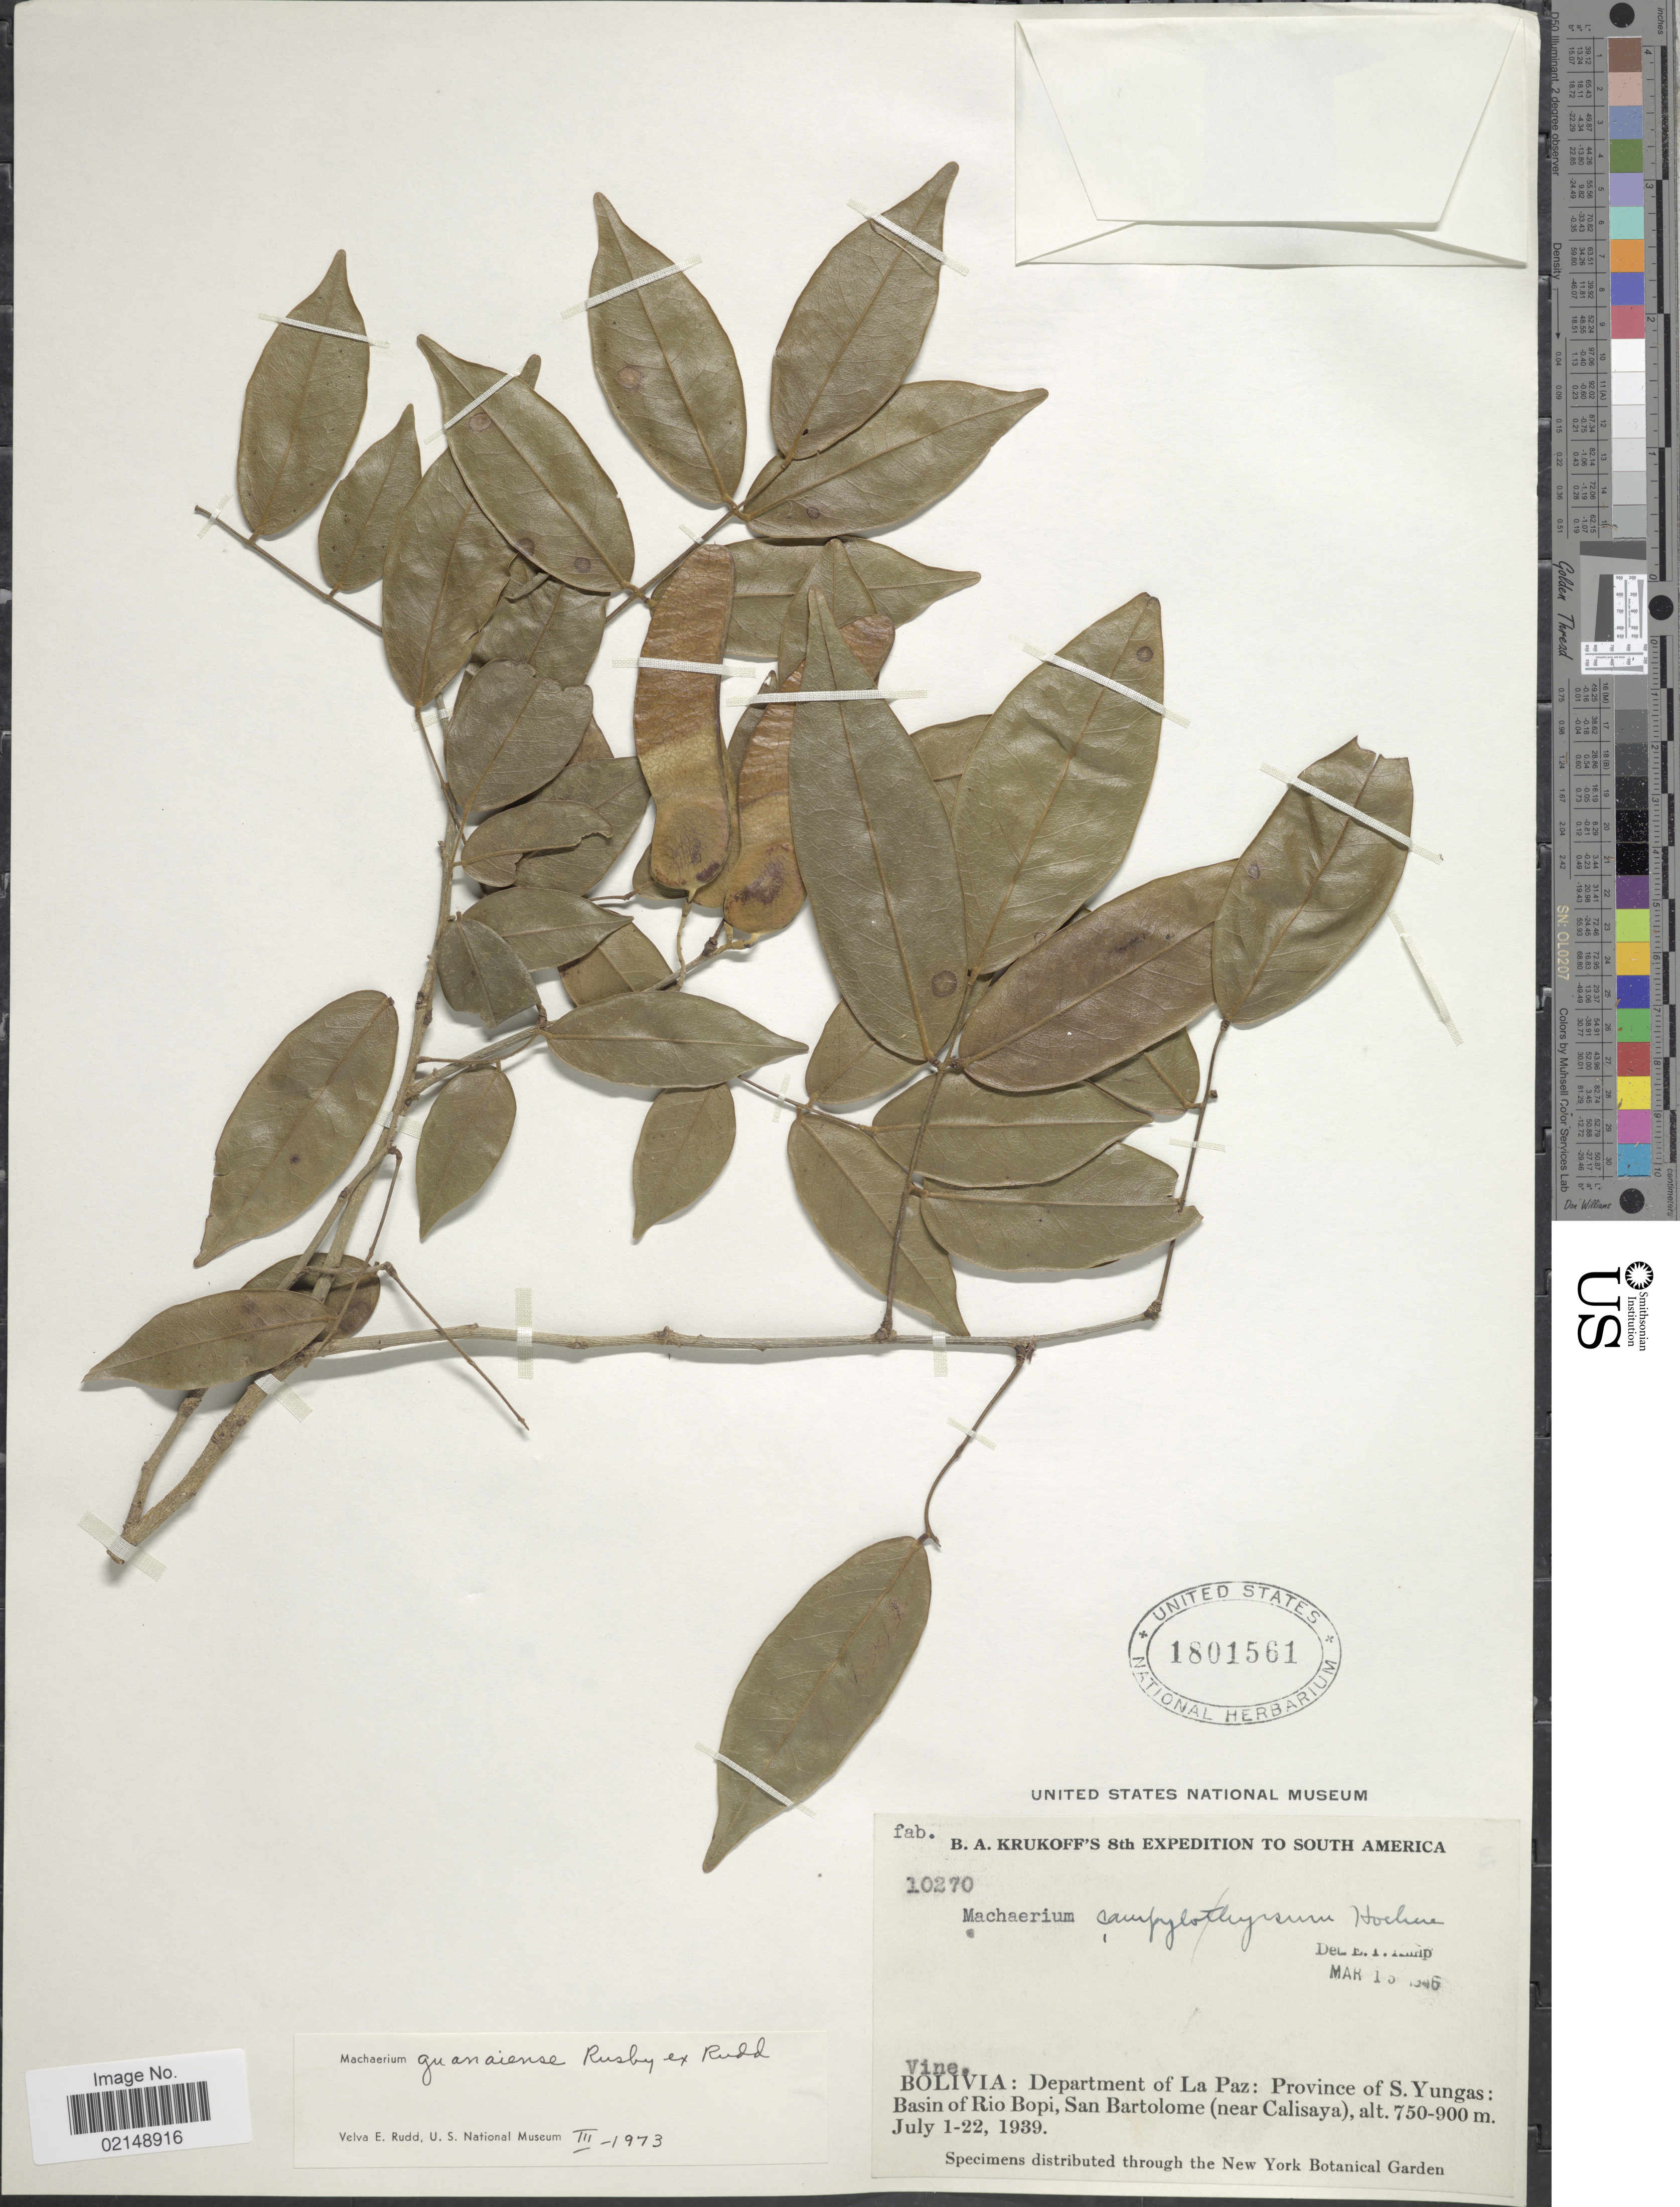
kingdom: Plantae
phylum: Tracheophyta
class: Magnoliopsida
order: Fabales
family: Fabaceae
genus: Machaerium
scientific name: Machaerium guanaiense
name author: Rusby ex Rudd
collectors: B. A. Krukoff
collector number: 10270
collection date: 1939-07-01/1939-07-22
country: Bolivia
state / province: La Paz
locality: Province of S. Yungas: Basin of Rio Bopi, San Bartolome (near Calisaya)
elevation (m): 750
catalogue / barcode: US 1801561